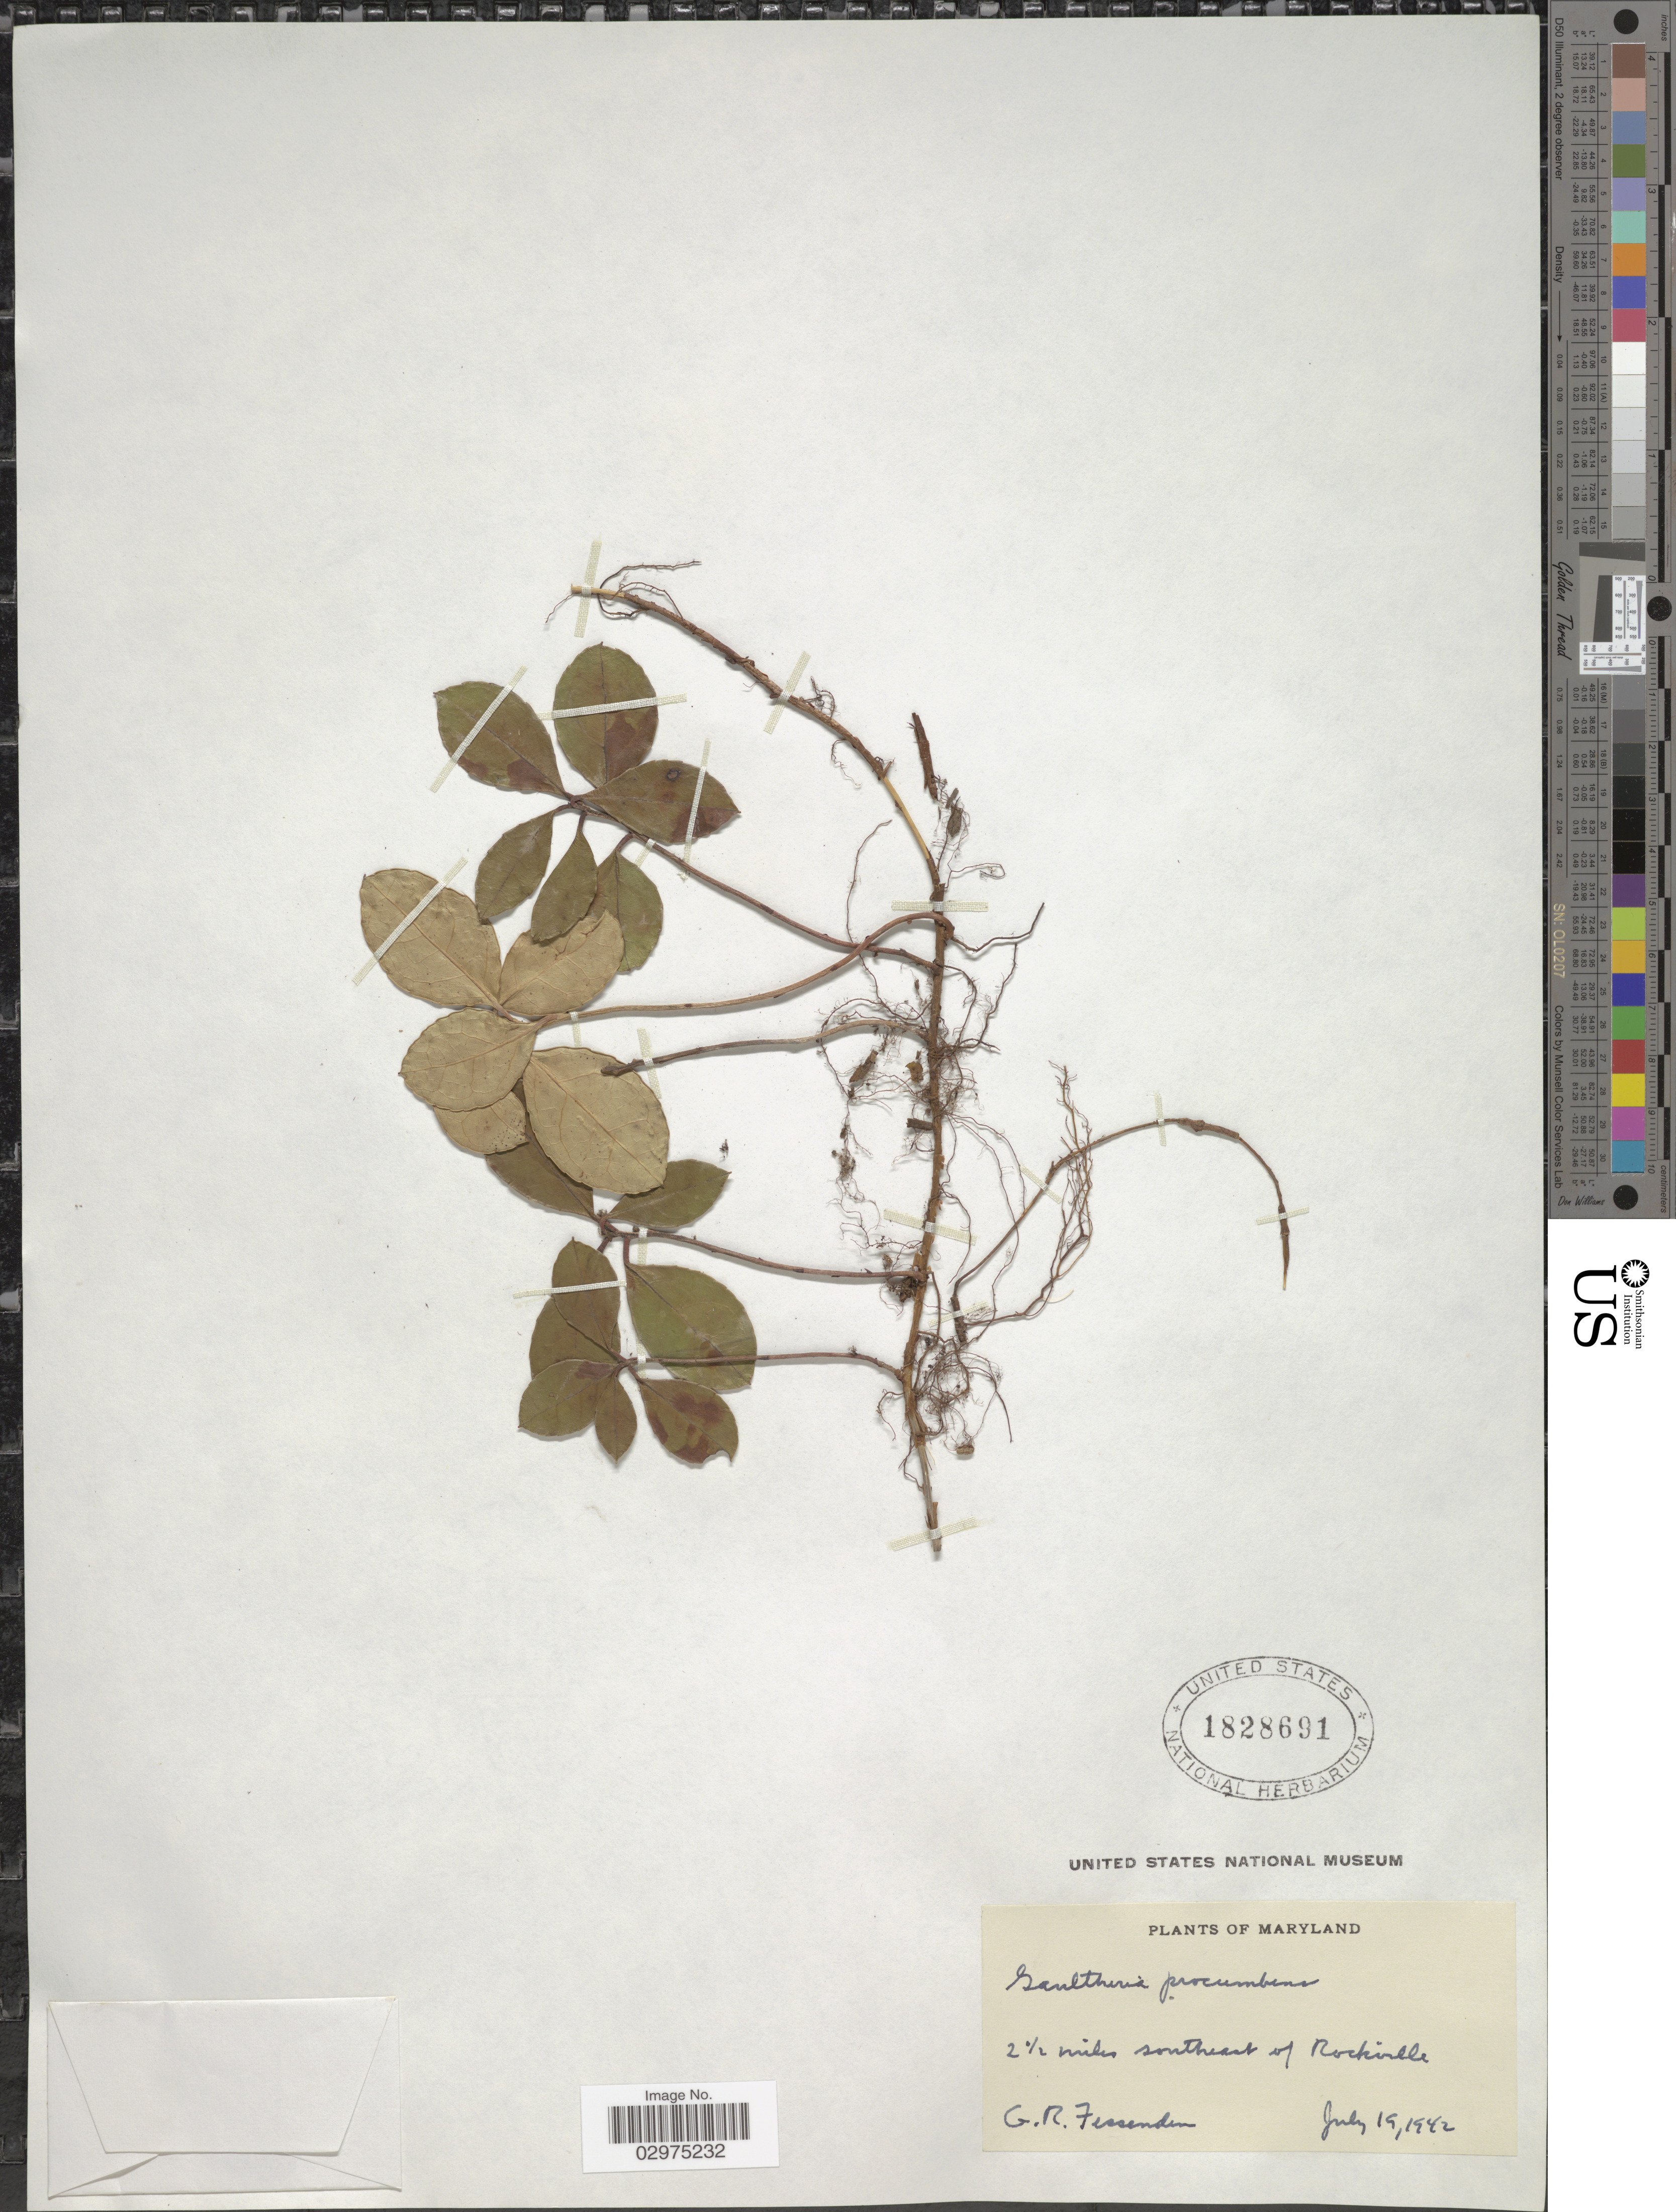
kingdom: Plantae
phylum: Tracheophyta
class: Magnoliopsida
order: Ericales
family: Ericaceae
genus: Gaultheria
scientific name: Gaultheria procumbens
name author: L.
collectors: G. Fessenden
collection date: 1942-07-19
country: United States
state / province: Maryland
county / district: Montgomery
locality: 2½ miles SE of Rockville.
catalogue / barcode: US 1828691